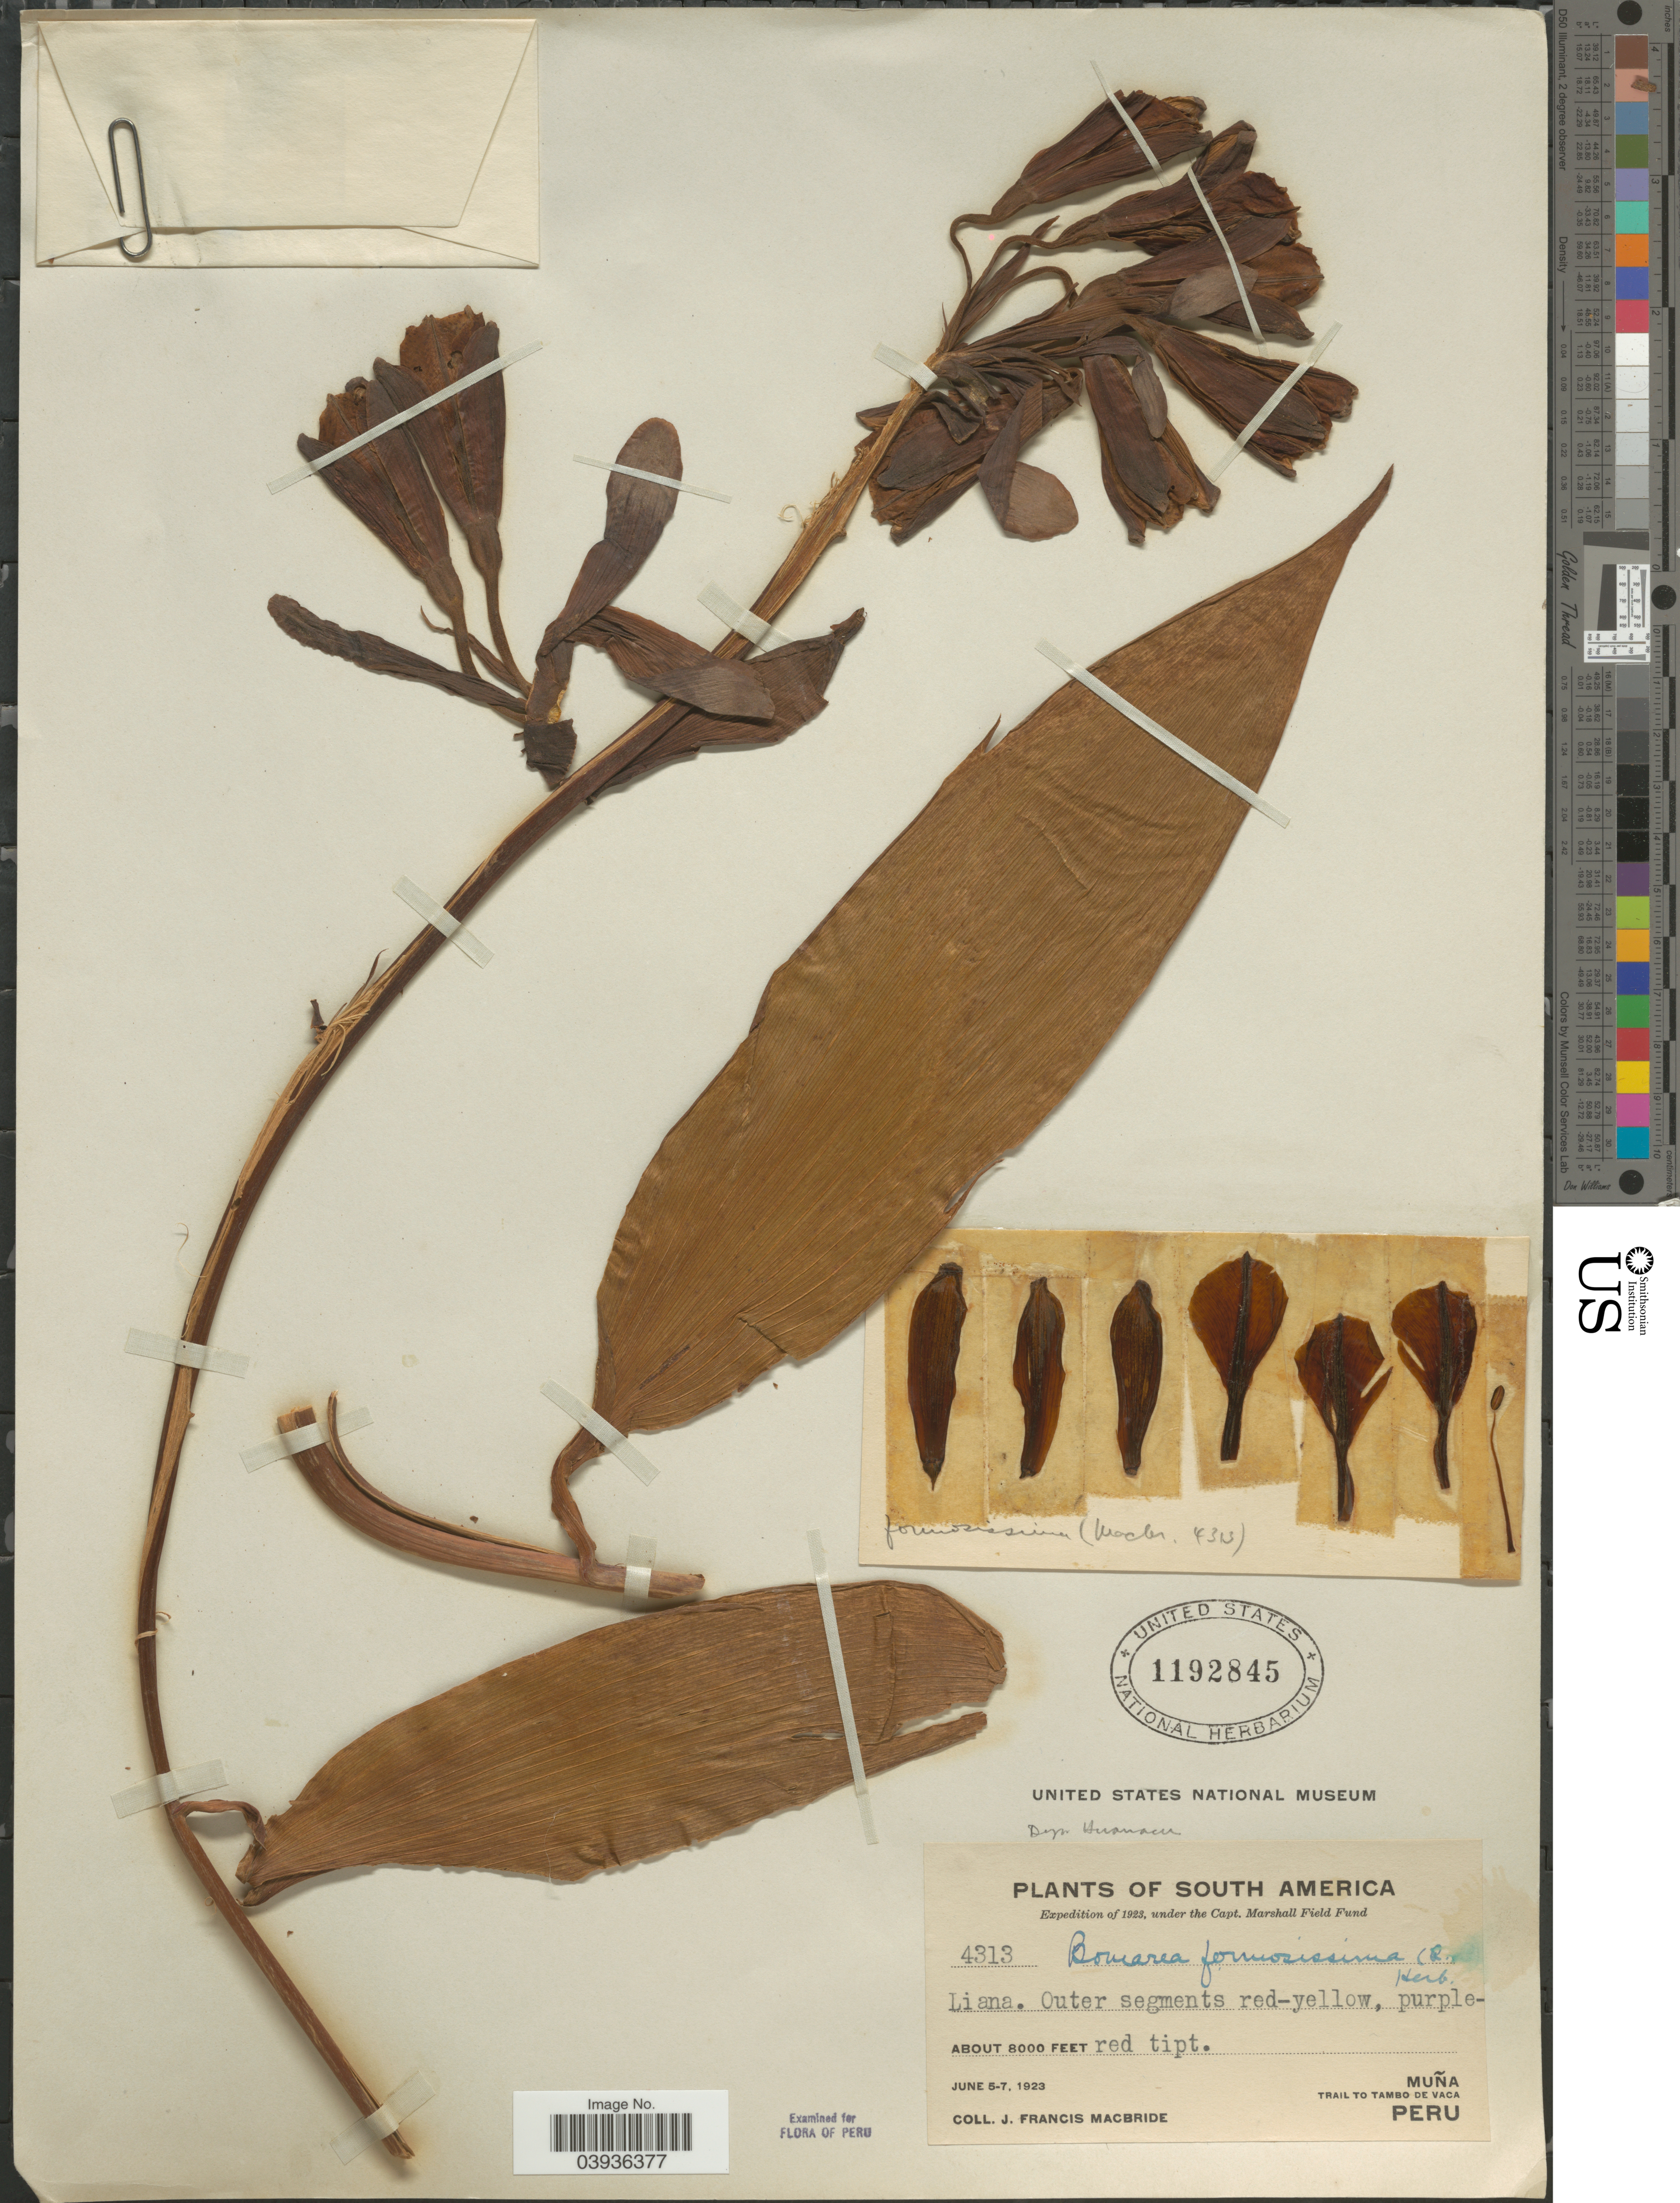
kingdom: Plantae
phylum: Tracheophyta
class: Liliopsida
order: Liliales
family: Alstroemeriaceae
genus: Bomarea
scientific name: Bomarea formosissima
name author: (Ruiz & Pav.) Herb.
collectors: J. F. Macbride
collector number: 4313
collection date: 1923-06-05/1923-06-07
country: Peru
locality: Muña. Trail to Tambo de Vaca.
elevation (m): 2438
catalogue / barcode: US 1192845